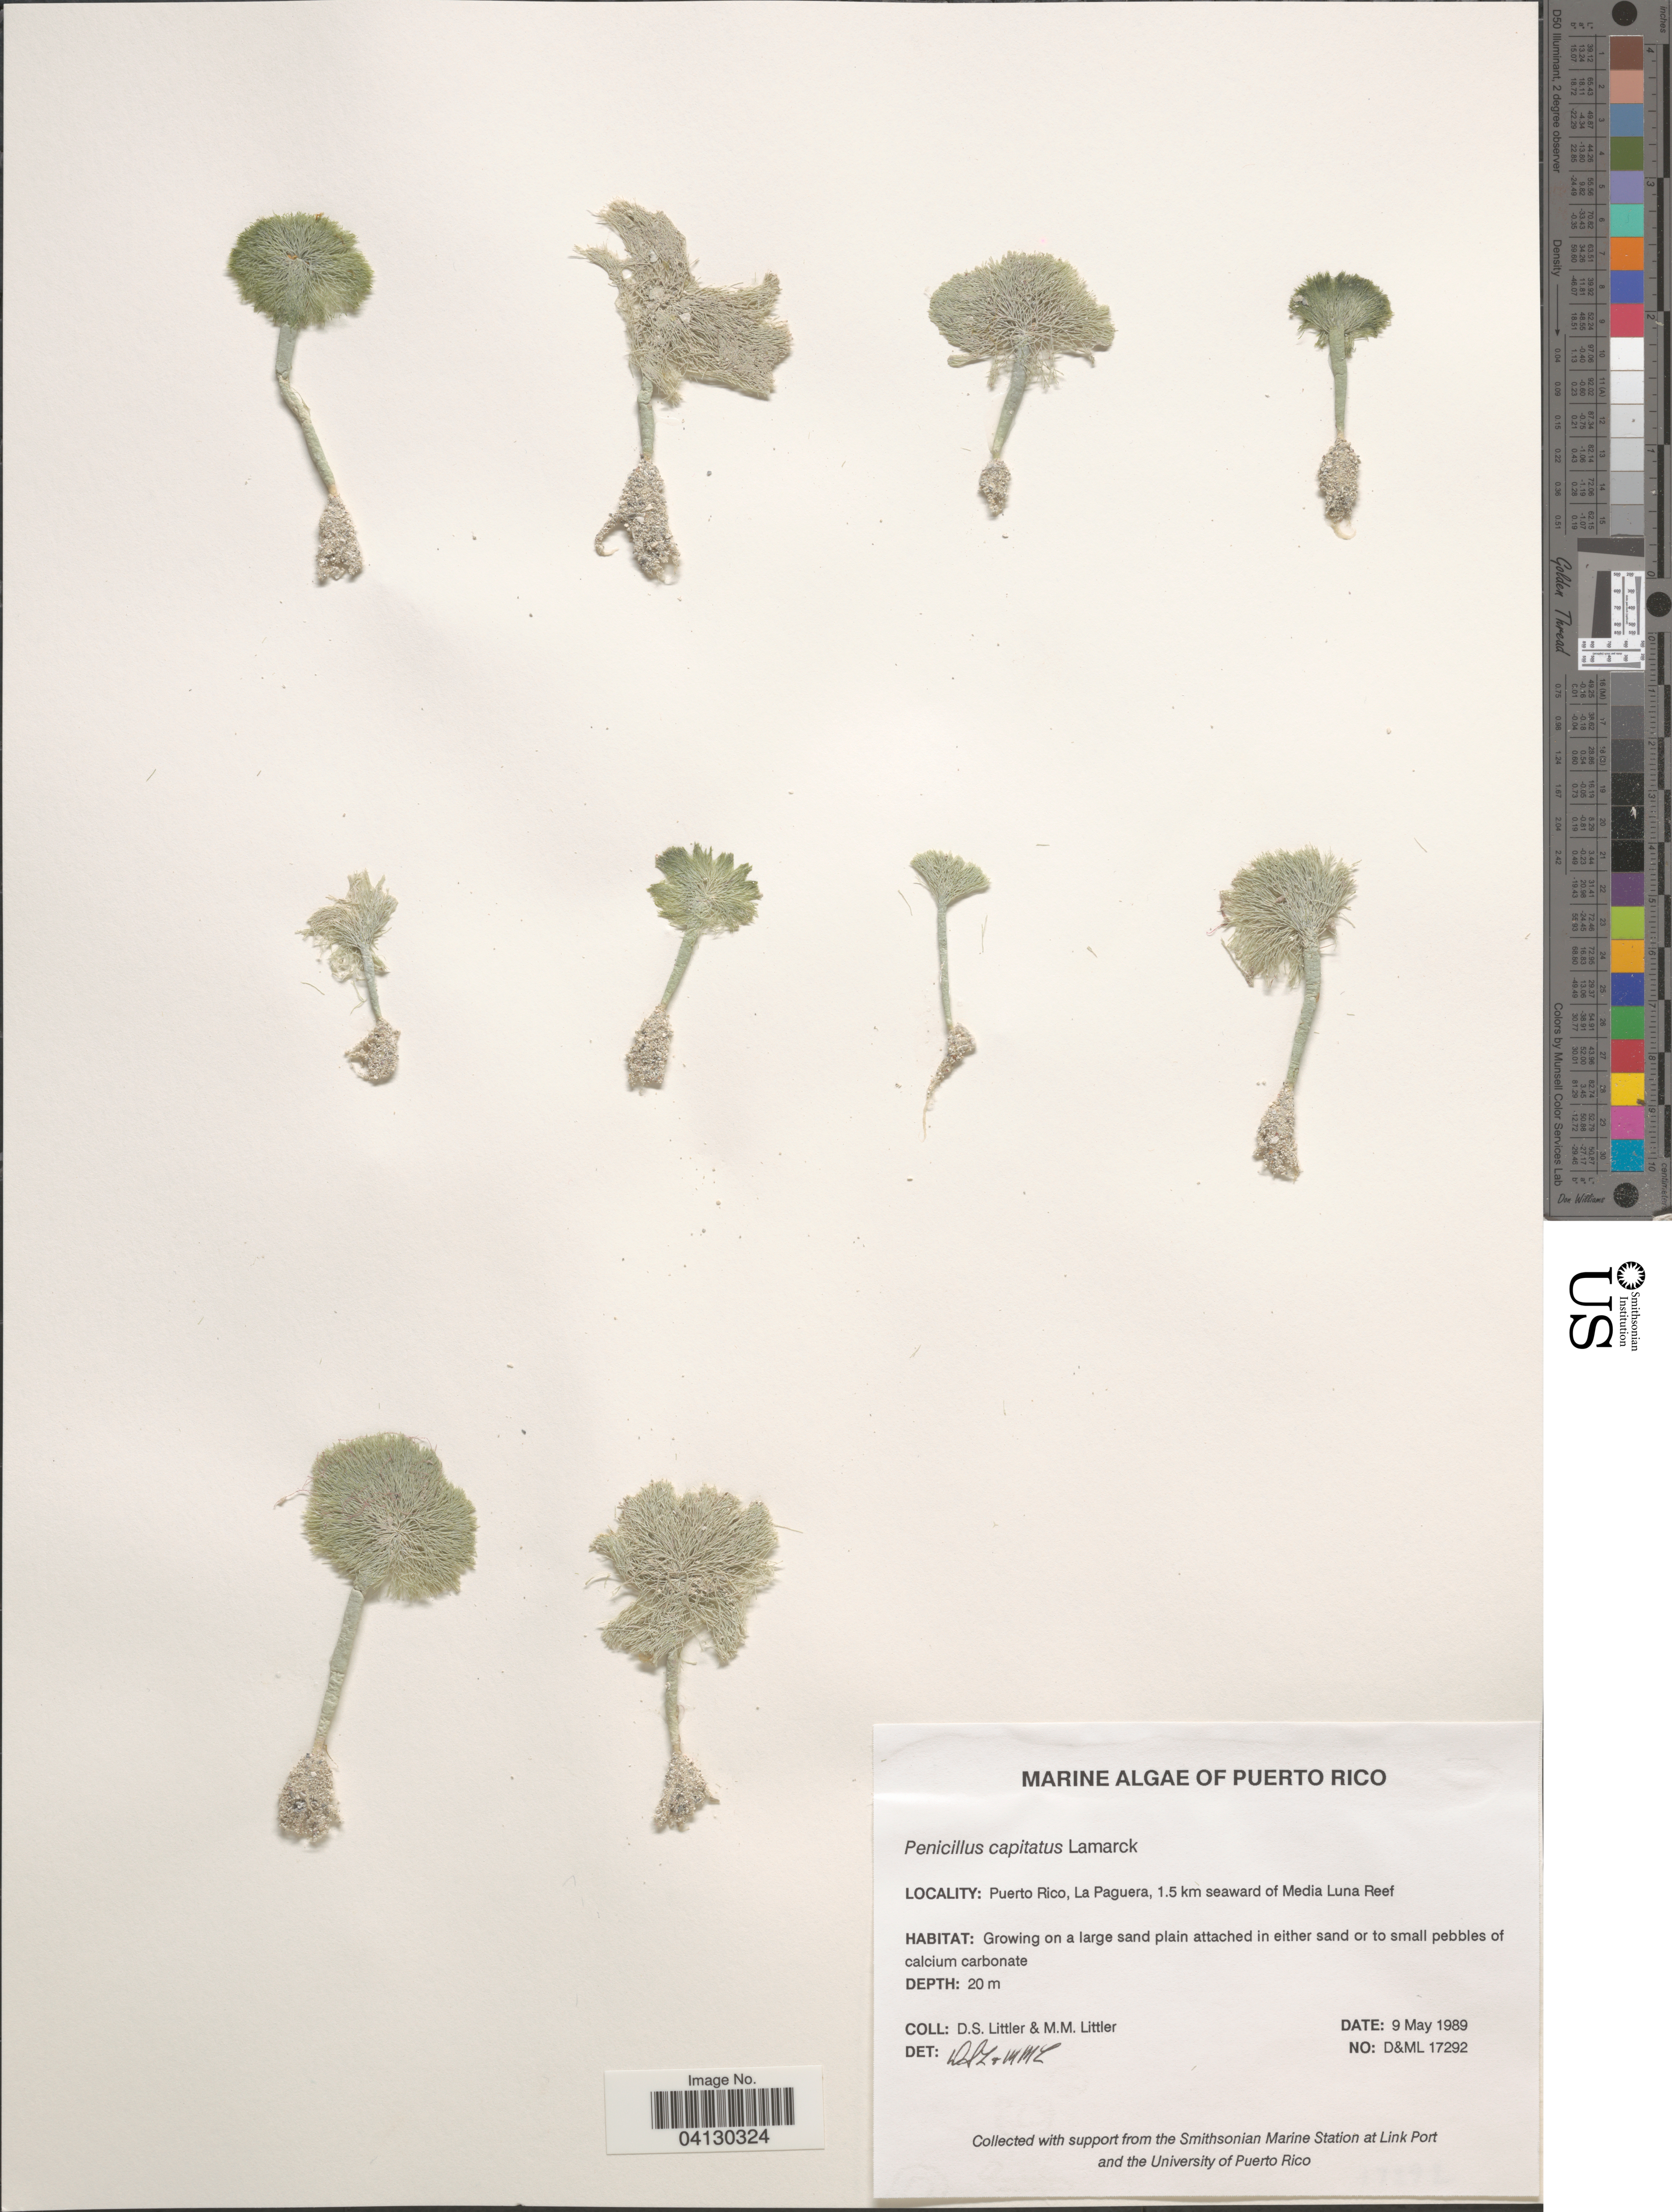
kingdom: Plantae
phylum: Chlorophyta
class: Ulvophyceae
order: Bryopsidales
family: Udoteaceae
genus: Penicillus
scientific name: Penicillus capitatus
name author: Lam.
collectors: D. S. Littler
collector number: D&ML17292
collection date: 1989-05-09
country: Puerto Rico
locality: La Paguera, 1.5 km seaward of Media Luna Reef.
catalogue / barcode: US 328957